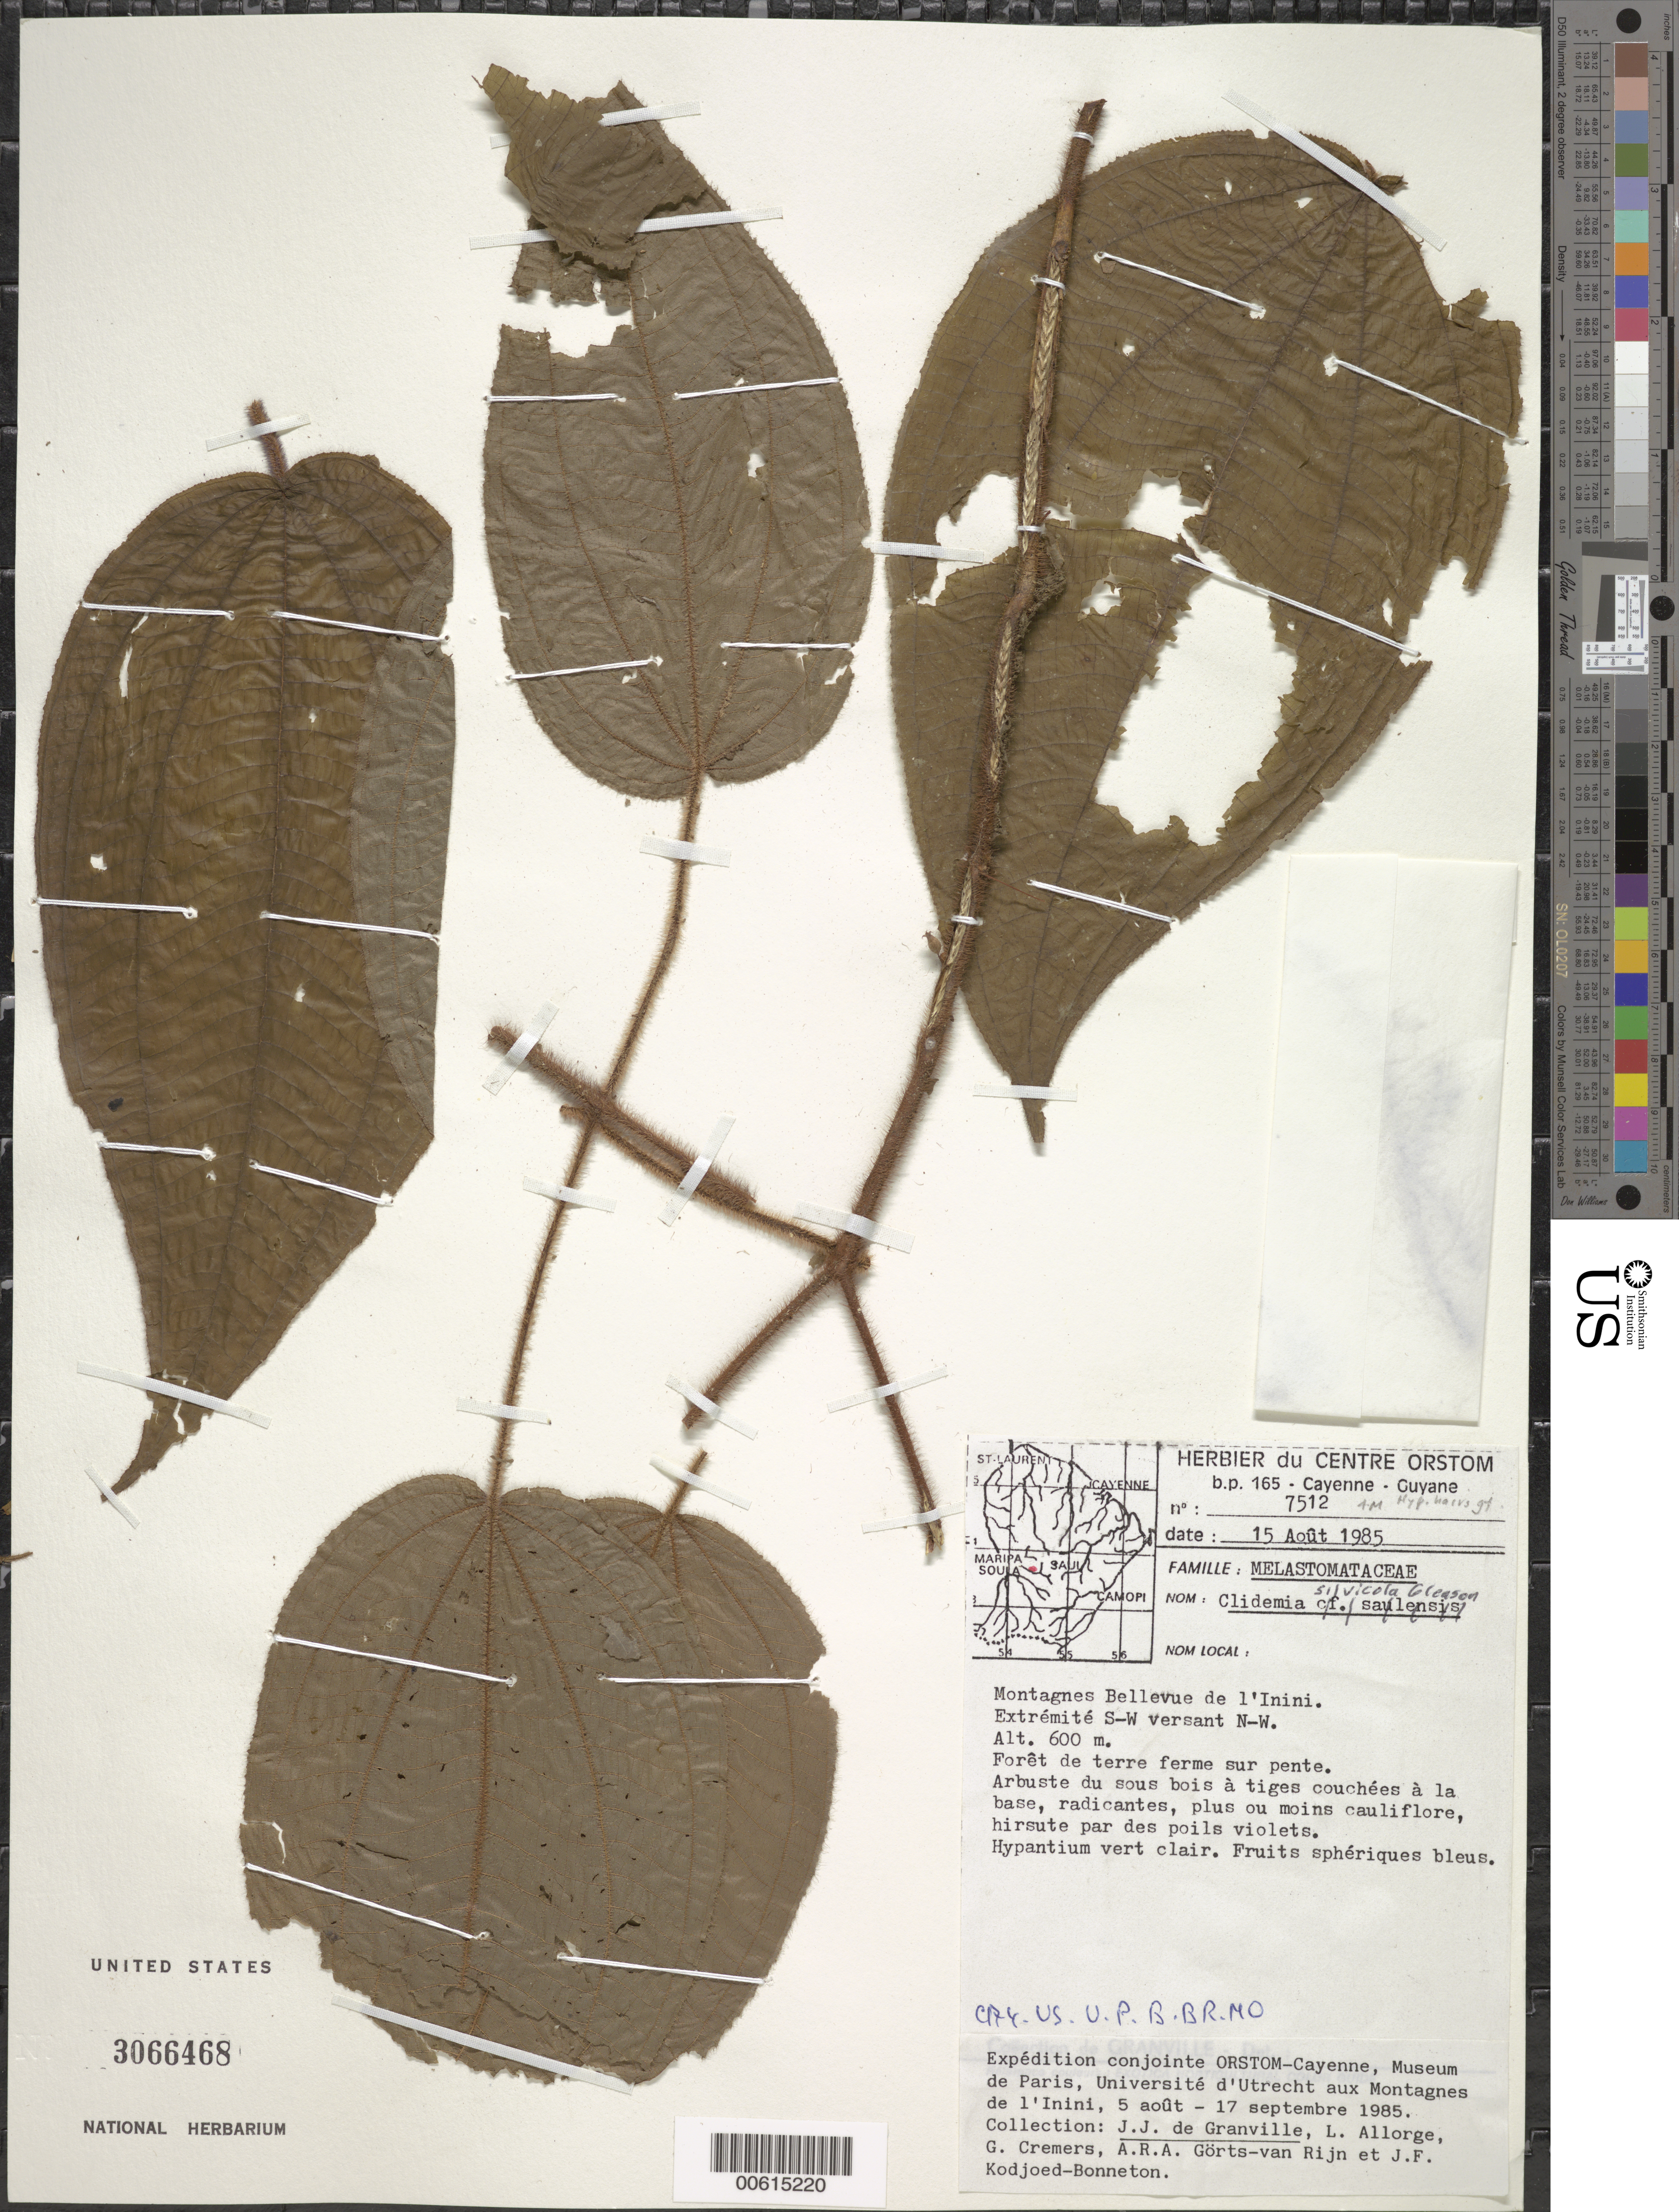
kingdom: Plantae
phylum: Tracheophyta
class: Magnoliopsida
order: Myrtales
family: Melastomataceae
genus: Clidemia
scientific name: Clidemia silvicola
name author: Gleason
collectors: J.-J. de Granville, L. Allorge, G. Cremers, A. .R. A. Görts-van Rijn & J. Kodjoed-Bonneton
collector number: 7512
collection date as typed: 15-Aug-85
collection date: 1985-08-15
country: French Guiana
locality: Montagnes Bellevue de l'Inini, extremite SW versant NW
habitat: Forêt de terre ferme sur pente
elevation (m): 600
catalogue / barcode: US 3066468